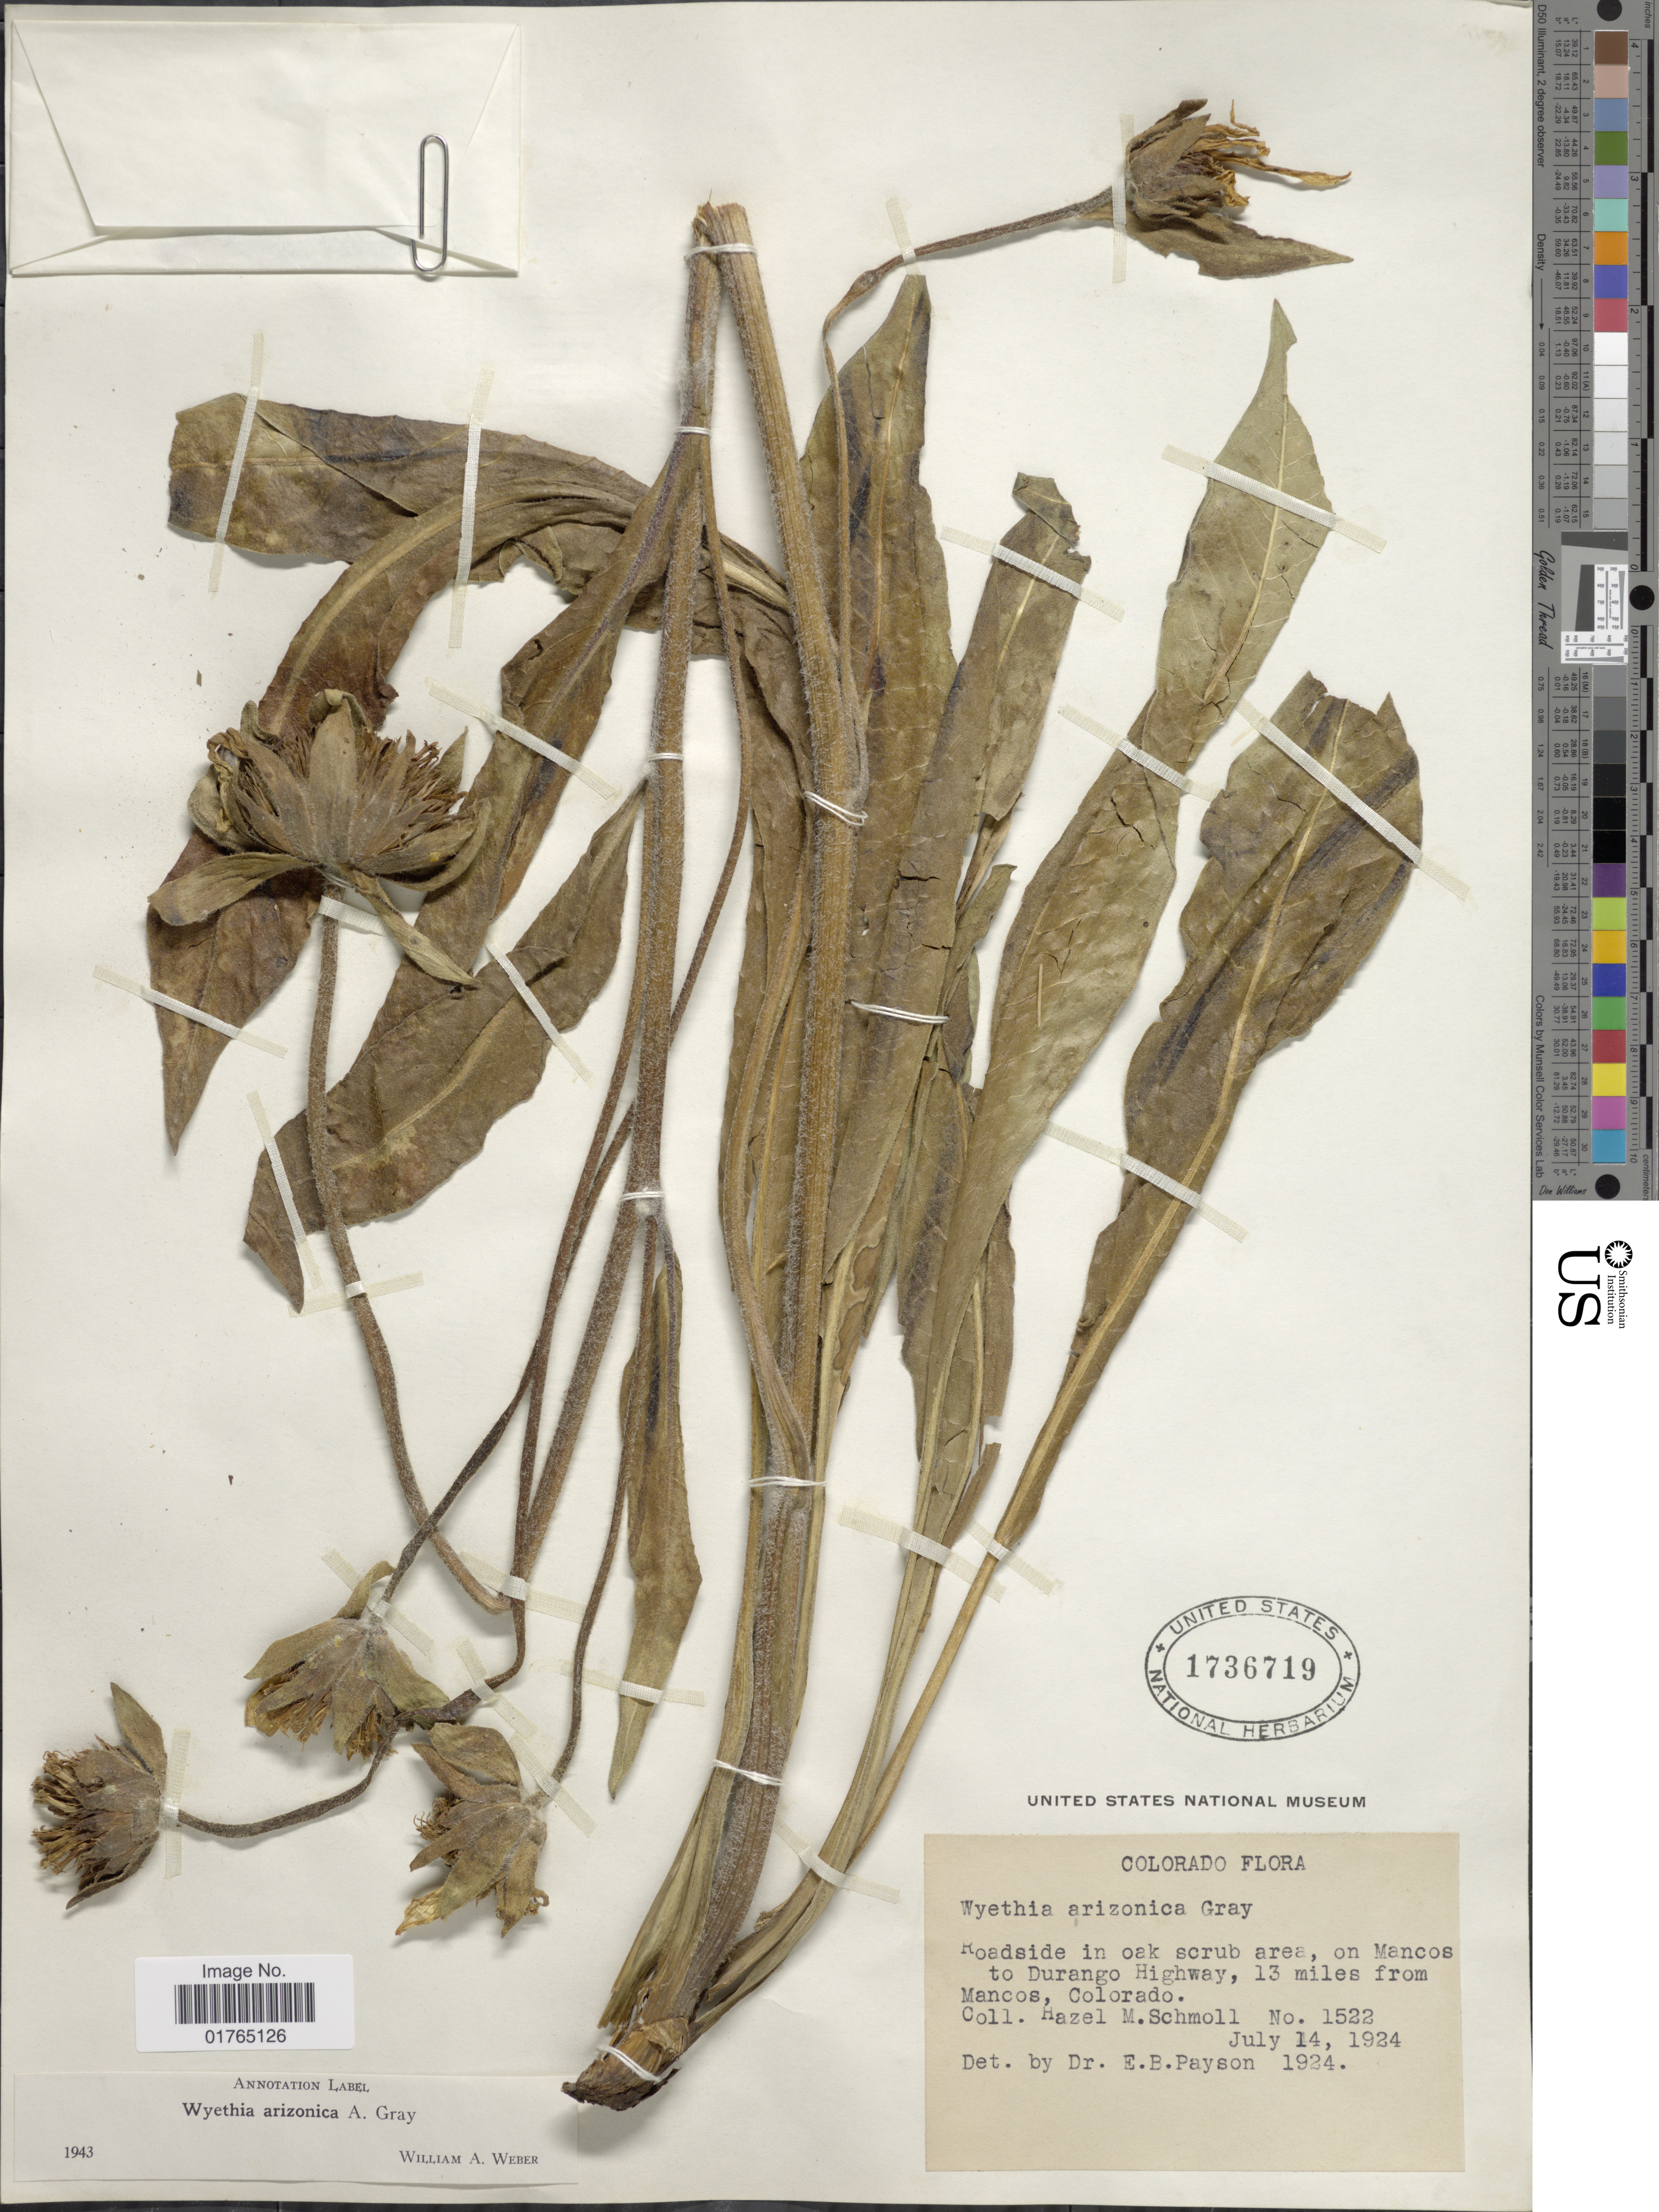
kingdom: Plantae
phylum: Tracheophyta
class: Magnoliopsida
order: Asterales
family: Asteraceae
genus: Wyethia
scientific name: Wyethia arizonica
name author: A. Gray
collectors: H. Schmoll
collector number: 1522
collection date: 1924-07-14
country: United States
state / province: Colorado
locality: Mancos to Durango Highway, 13 miles from Mancos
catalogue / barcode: US 1736719